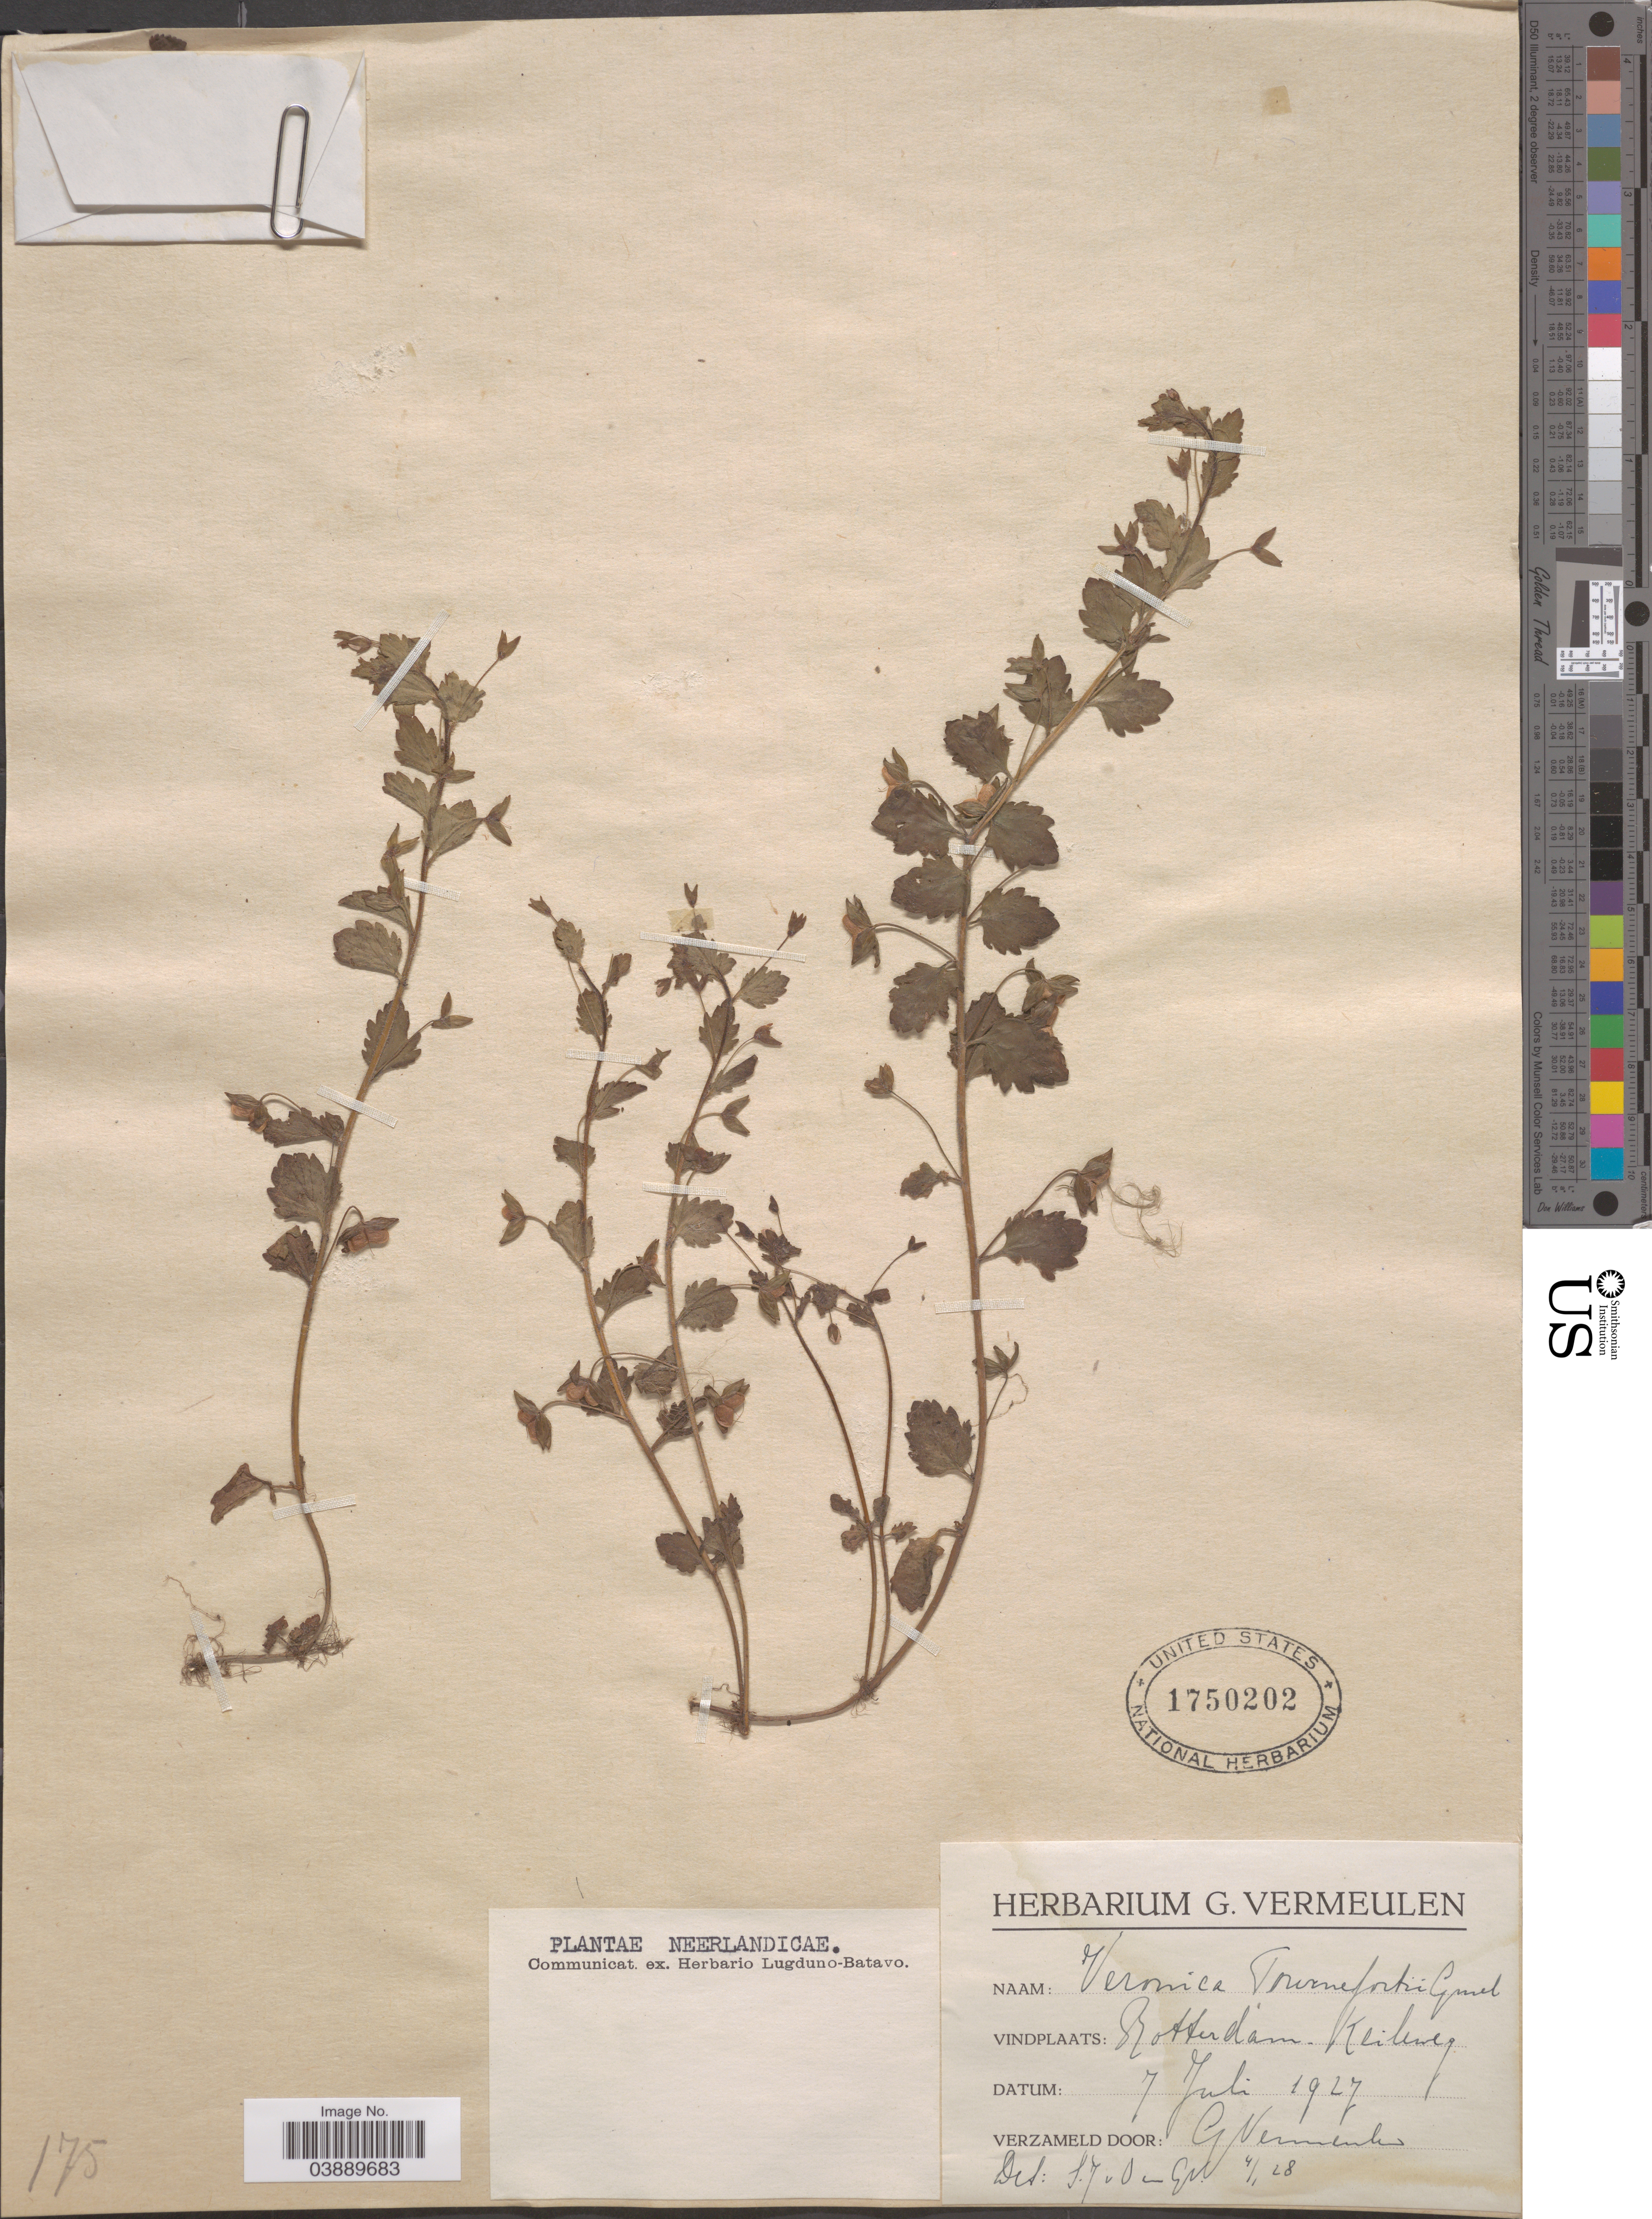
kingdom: Plantae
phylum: Tracheophyta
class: Magnoliopsida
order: Lamiales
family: Plantaginaceae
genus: Veronica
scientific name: Veronica persica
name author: Poir.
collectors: G. Vermeulen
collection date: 1927-07-07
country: Netherlands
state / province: Zuid Holland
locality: Rotterdam. Keileweg.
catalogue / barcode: US 1750202